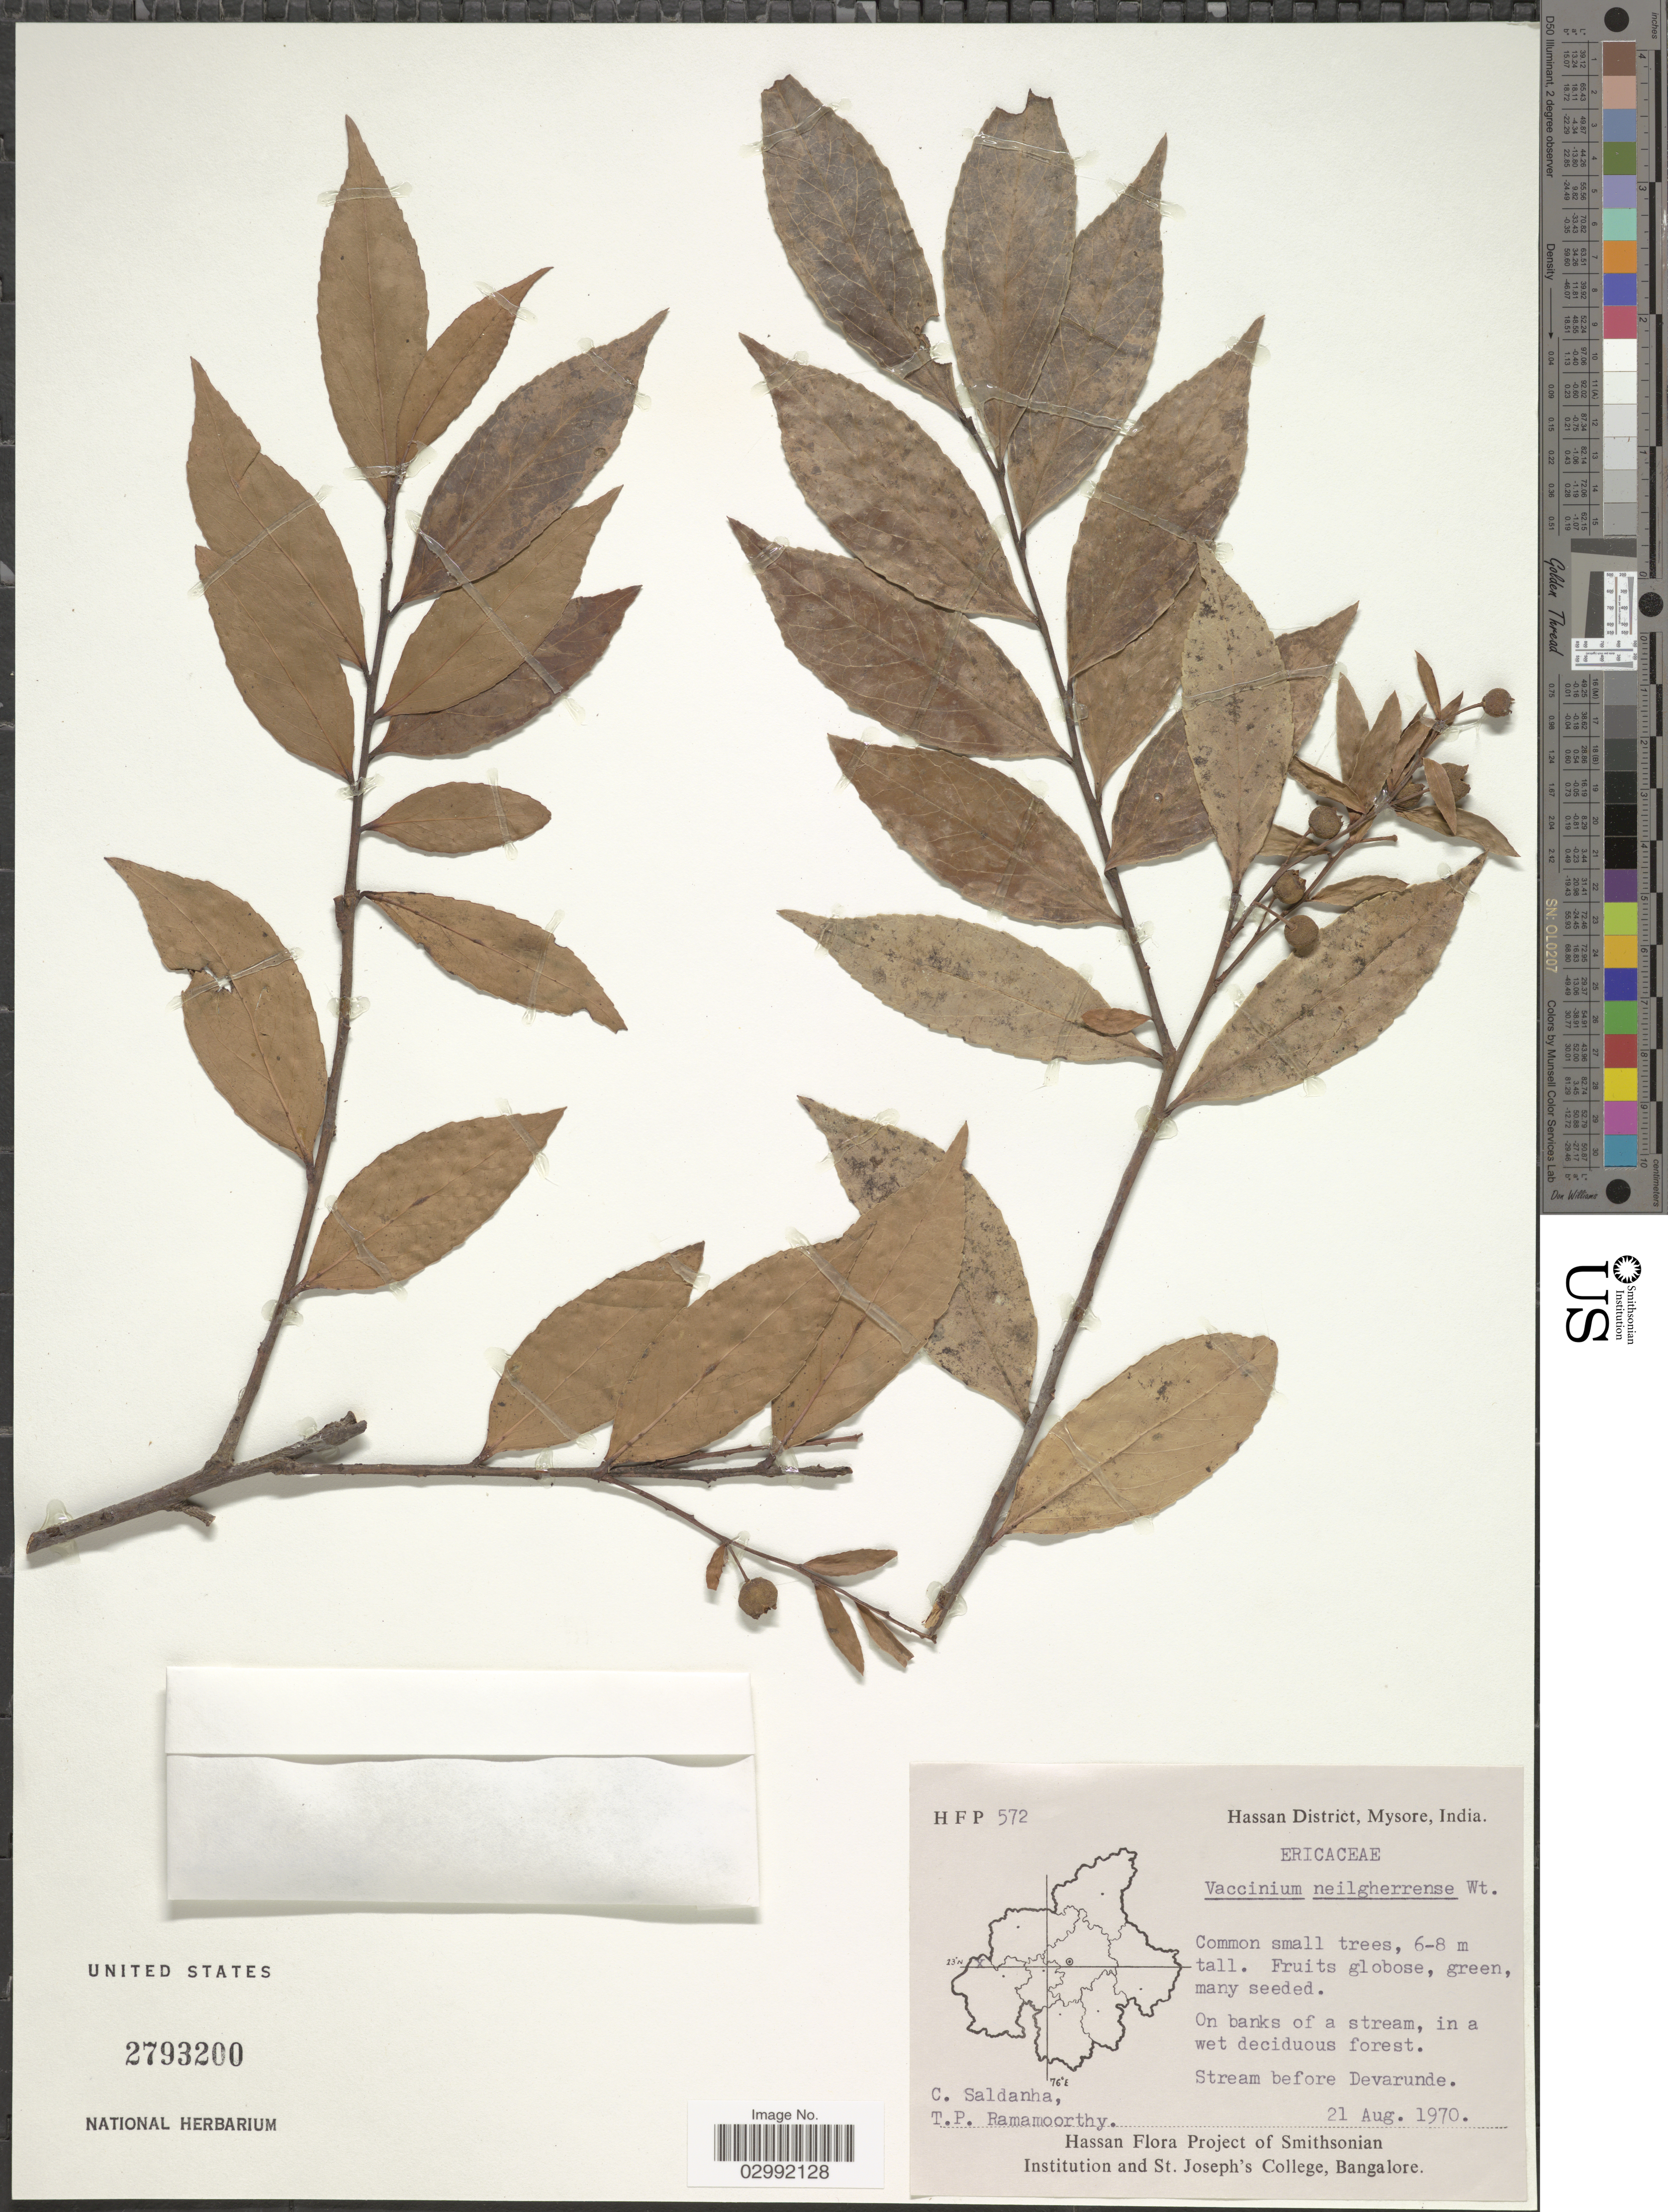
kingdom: Plantae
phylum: Tracheophyta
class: Magnoliopsida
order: Ericales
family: Ericaceae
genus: Vaccinium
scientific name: Vaccinium neilgherrense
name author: Wight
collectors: C. J. Saldanha & T. P. Ramamoorthy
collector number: HFP572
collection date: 1970-08-21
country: India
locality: Hassan District, Mysore, Stream before Devarunde.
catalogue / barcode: US 2793200